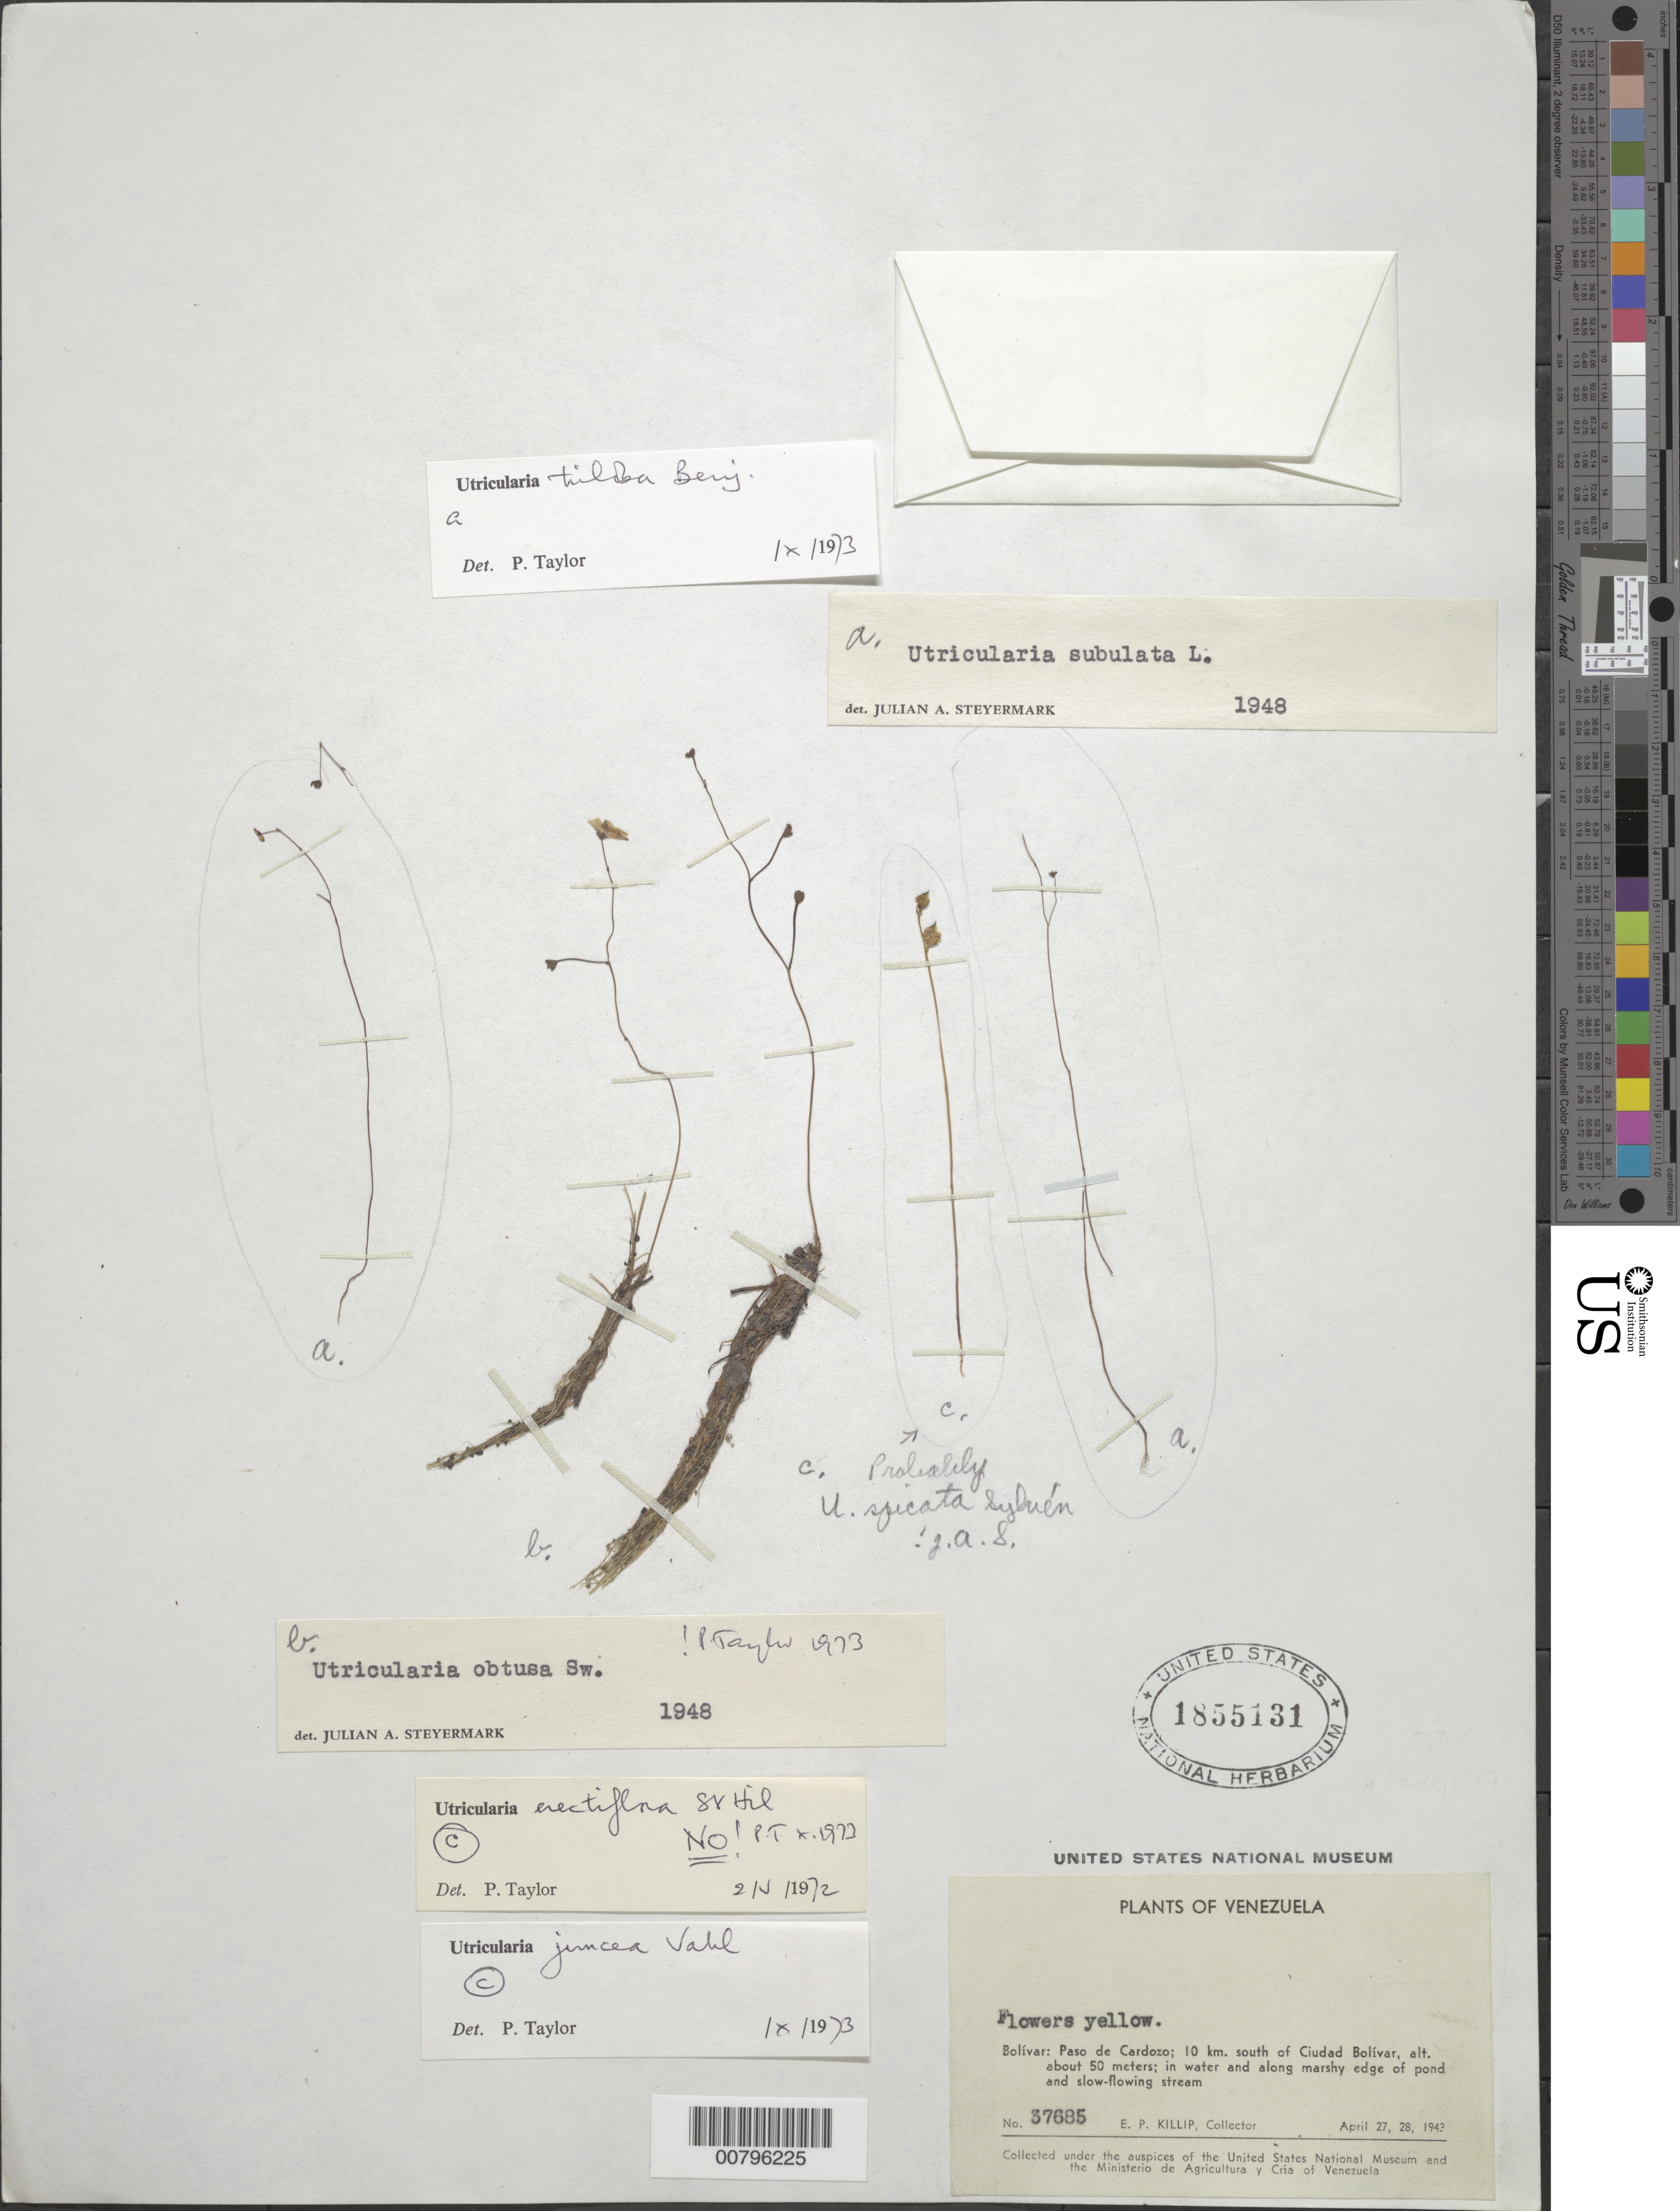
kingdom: Plantae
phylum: Tracheophyta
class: Magnoliopsida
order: Lamiales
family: Lentibulariaceae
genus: Utricularia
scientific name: Utricularia triloba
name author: Benj.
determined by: Taylor, P.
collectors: E. P. Killip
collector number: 37685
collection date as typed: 27-Apr-43 to 28-Apr-43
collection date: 1943-04-27/1943-04-28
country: Venezuela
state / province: Bolívar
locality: Paso de Cardozo; 10 km south of Ciudad Bolívar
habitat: In water and along marshy edge of pond and slow-flowing stream, growing in deep water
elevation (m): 50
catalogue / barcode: US 1855131